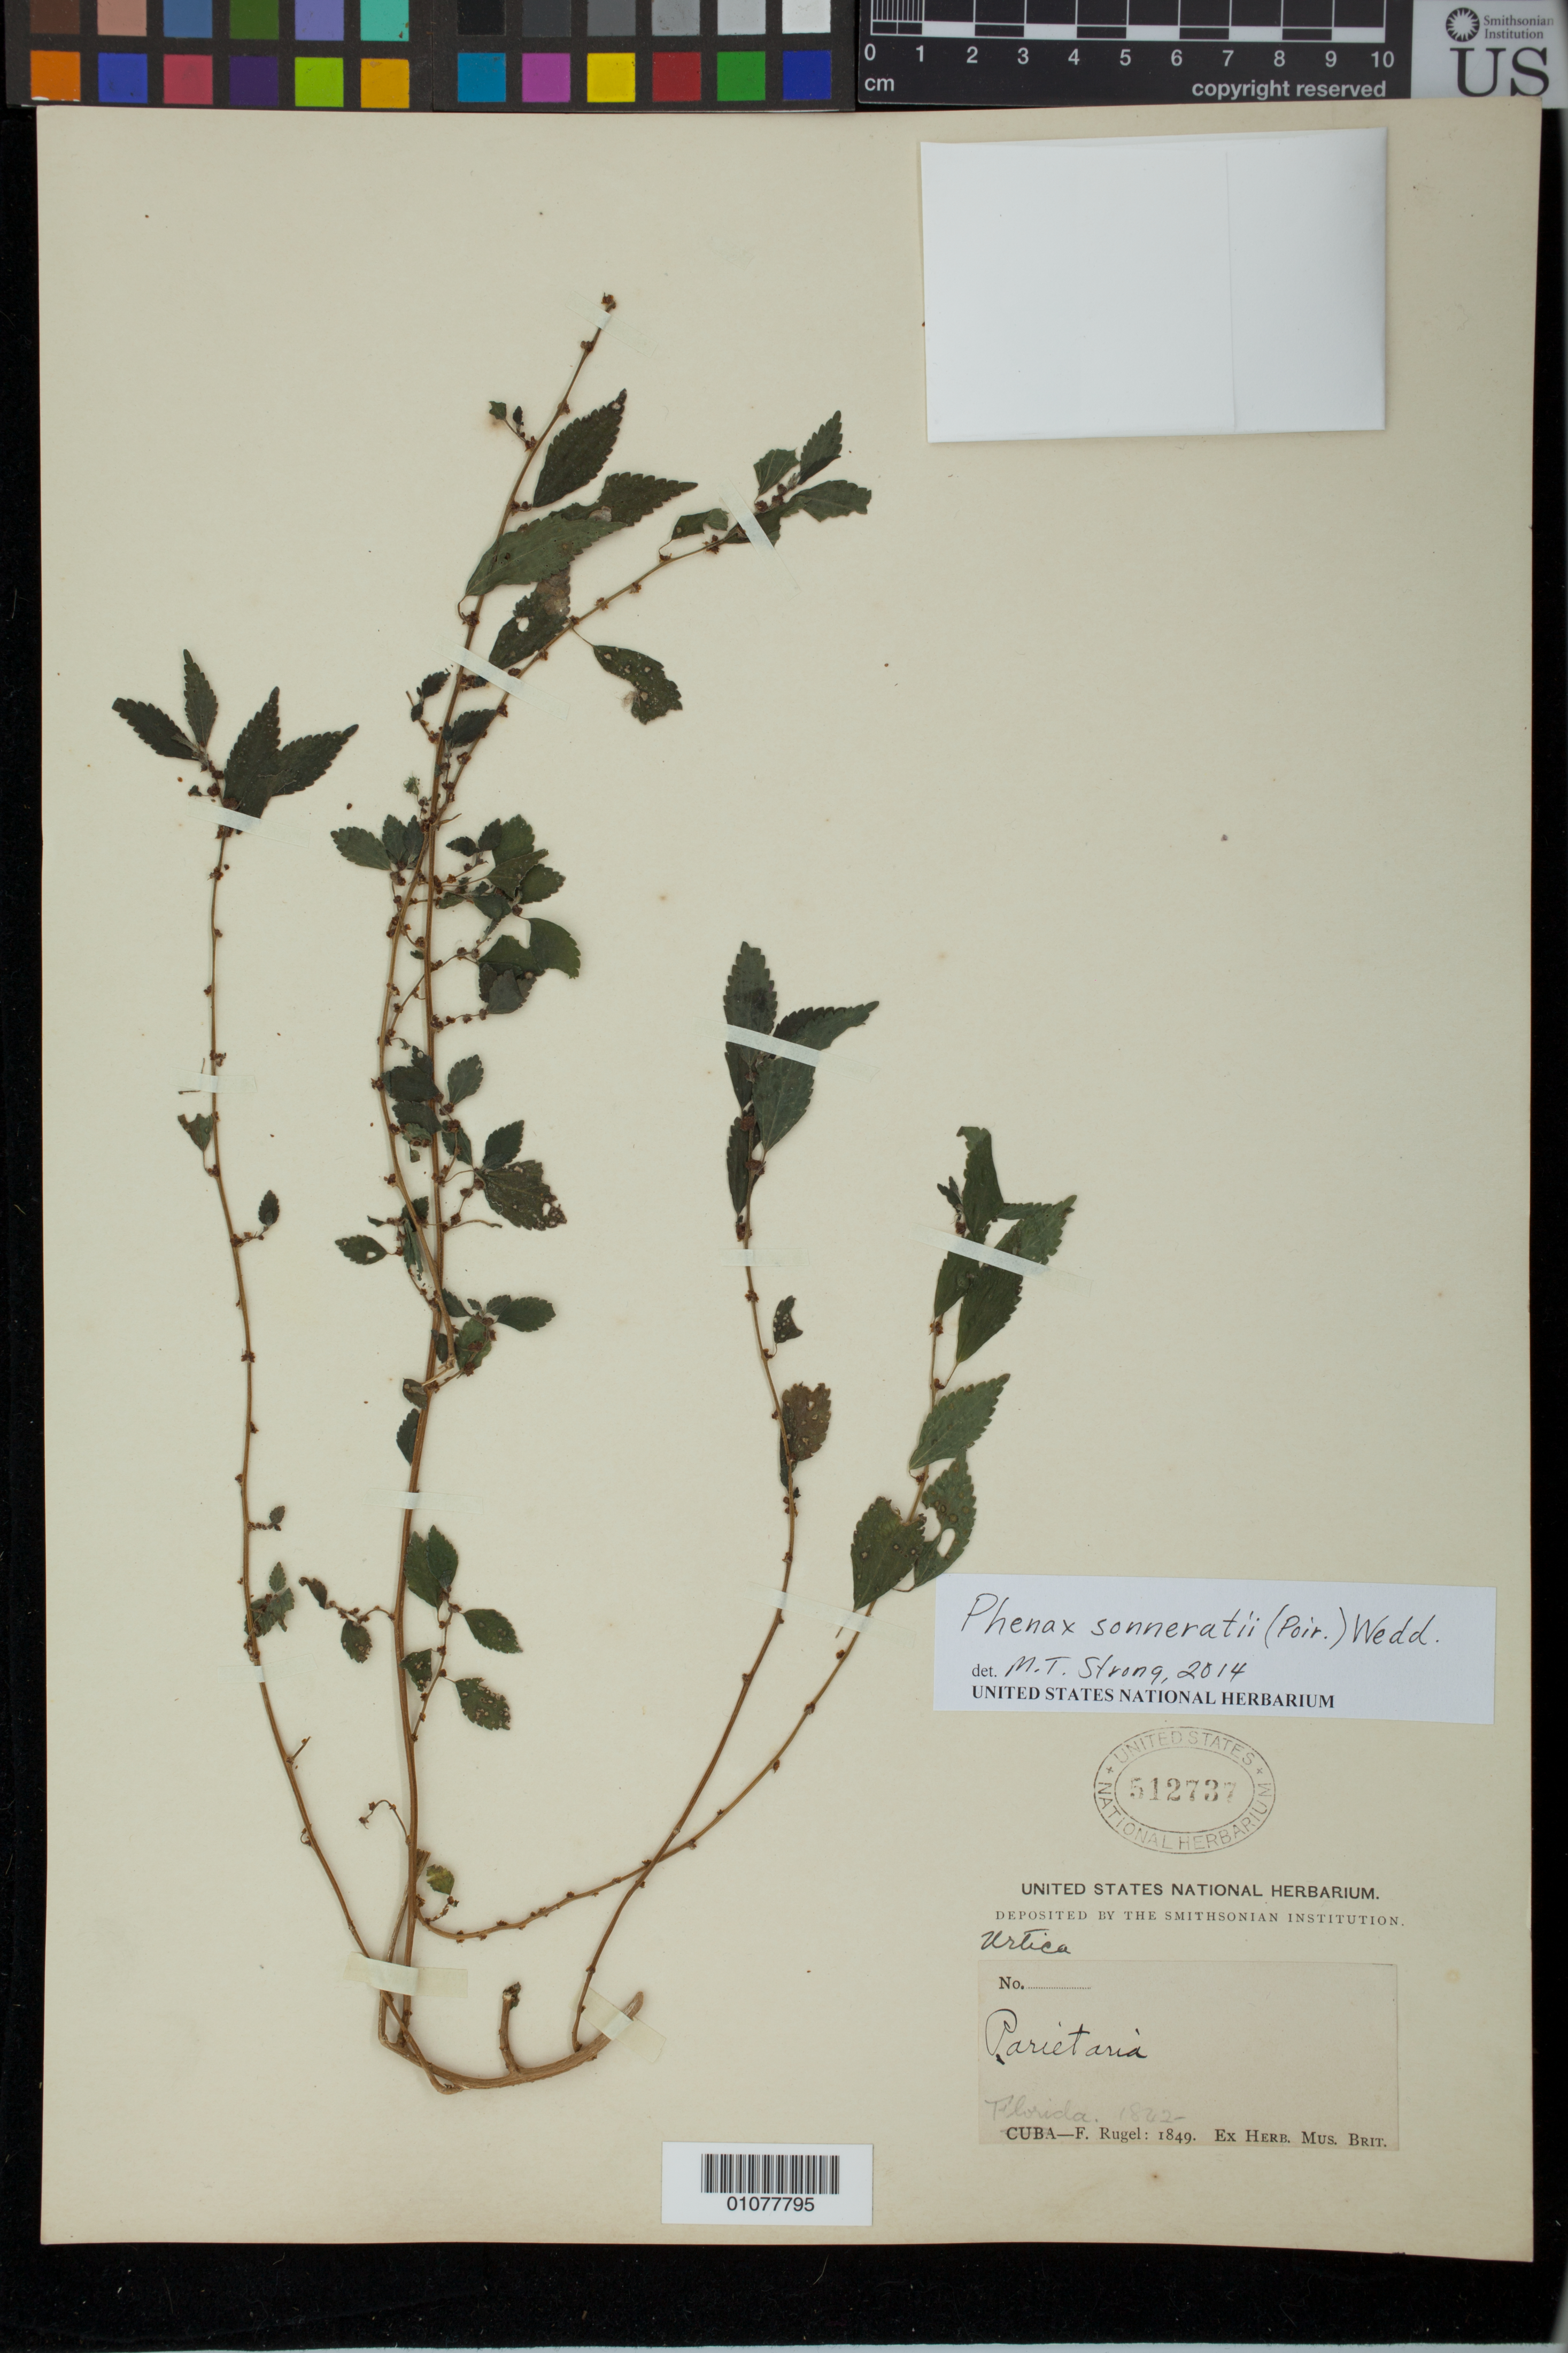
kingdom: Plantae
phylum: Tracheophyta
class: Magnoliopsida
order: Rosales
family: Urticaceae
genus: Phenax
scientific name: Phenax sonneratii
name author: (Poir.) Wedd.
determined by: Strong, M. T., (US), Smithsonian Institution - National Museum of Natural History (UNITED STATES)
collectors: F. Rugel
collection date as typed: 1842 to -- --- 1849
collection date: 1842/1849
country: United States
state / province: Florida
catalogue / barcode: US 512737